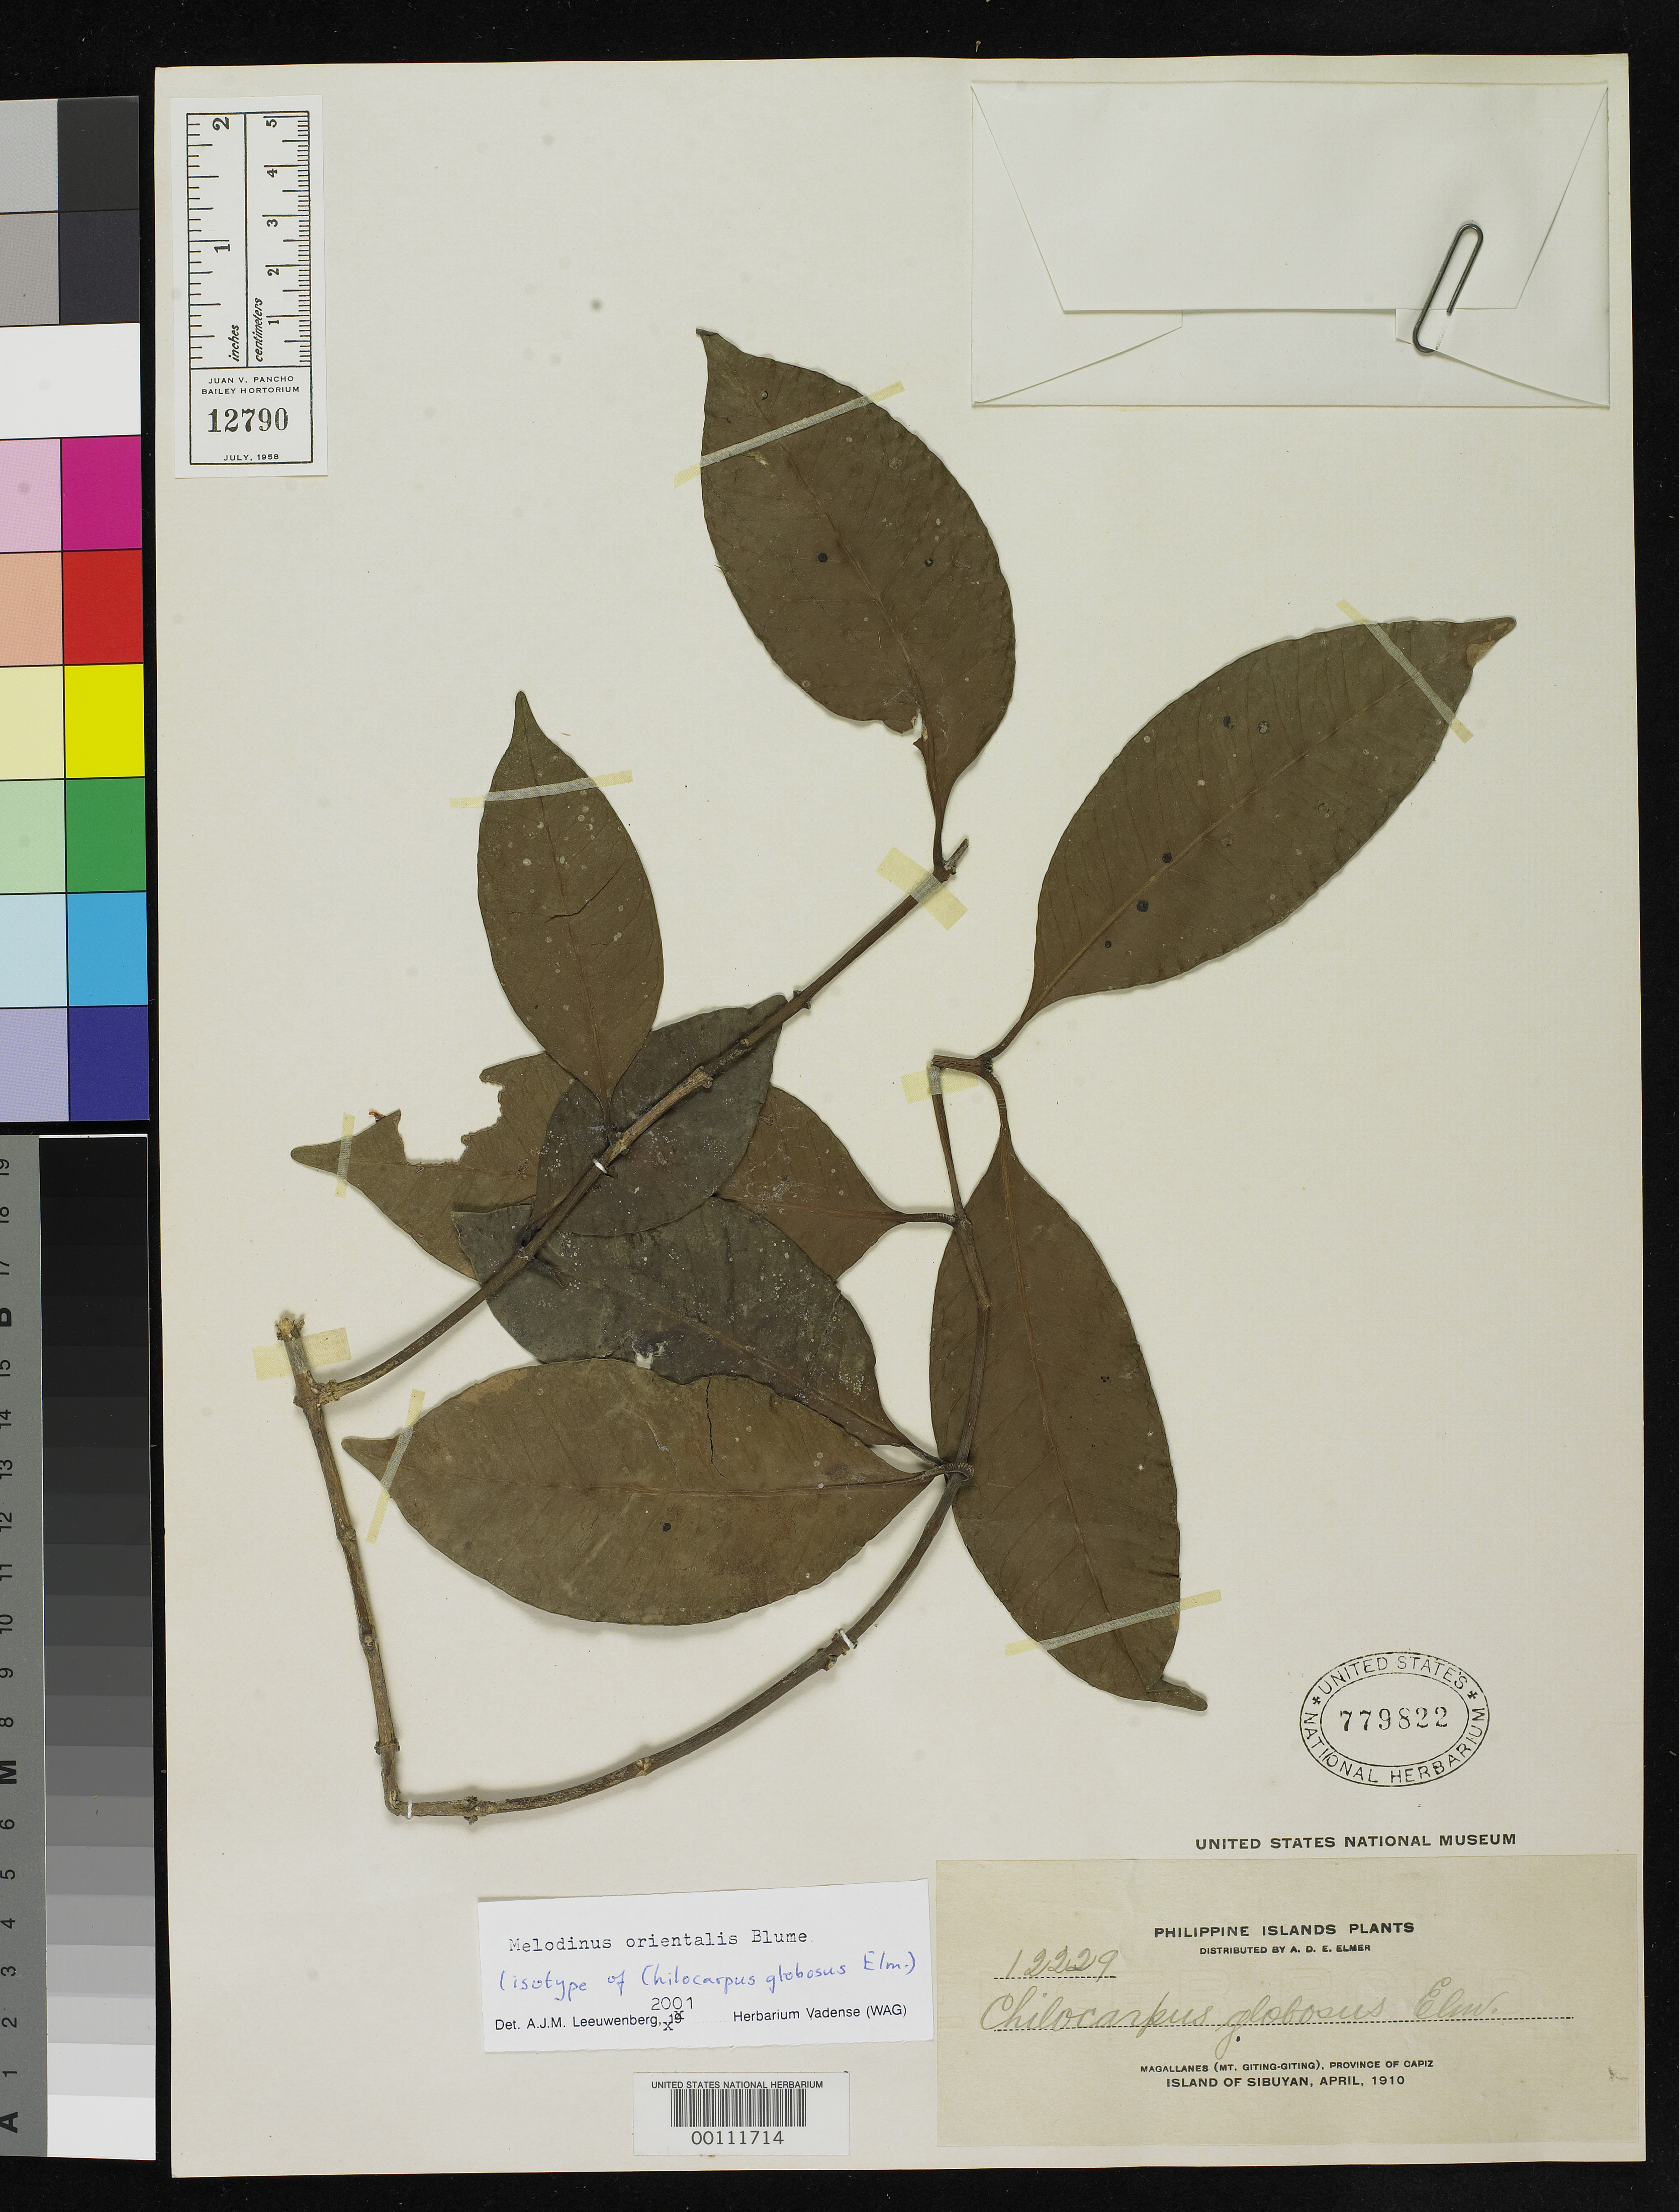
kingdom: Plantae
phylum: Tracheophyta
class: Magnoliopsida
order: Gentianales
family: Apocynaceae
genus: Chilocarpus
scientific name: Chilocarpus globosus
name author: Elmer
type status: Isotype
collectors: A. D. E. Elmer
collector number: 12229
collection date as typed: Apr 1910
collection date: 1910-04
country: Philippines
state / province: Mimaropa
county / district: Romblon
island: Sibuyan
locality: Magallanes (Mt. Giting-Giting), Province of Capiz, Island of Sibuyan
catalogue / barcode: US 779822